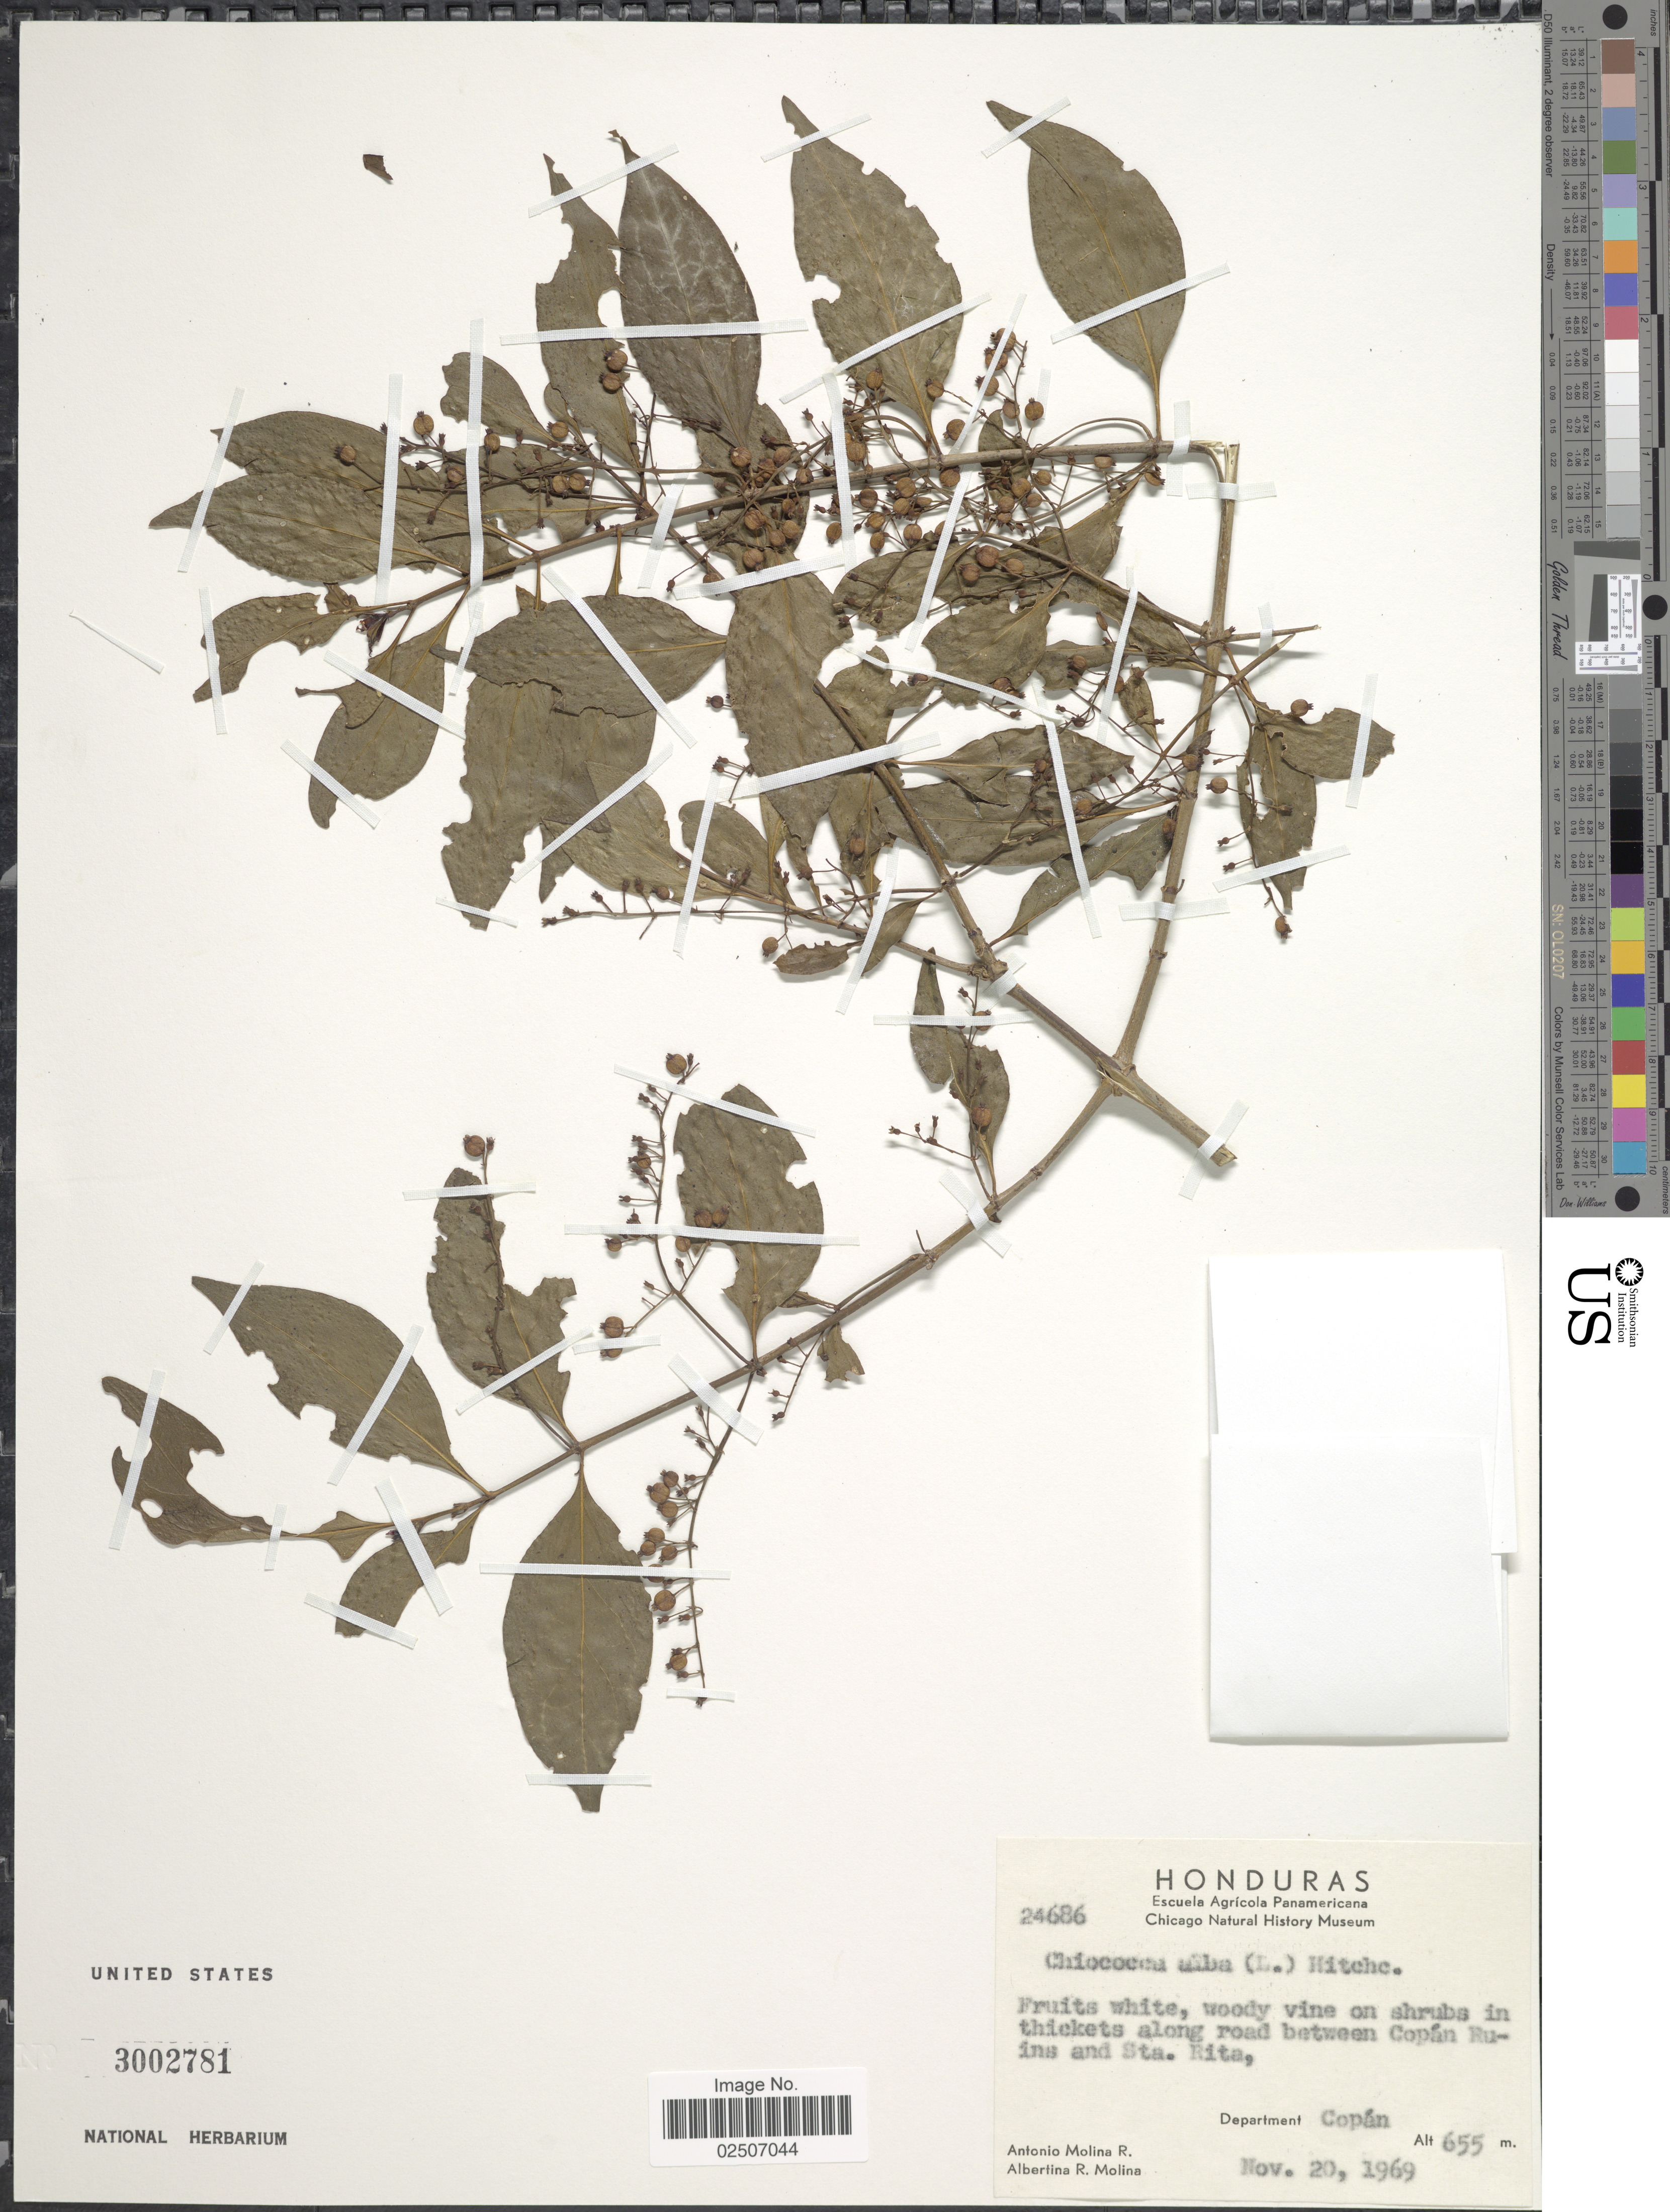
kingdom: Plantae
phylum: Tracheophyta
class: Magnoliopsida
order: Gentianales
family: Rubiaceae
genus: Chiococca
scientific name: Chiococca alba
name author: (L.) Hitchc.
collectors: A. Molina R. & A. R. Molina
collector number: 24686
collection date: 1969-11-20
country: Honduras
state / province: Copán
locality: Woody vine on shrubs in thickets along road between Copan Ruins and Sta. Rita, Department Copan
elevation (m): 655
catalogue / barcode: US 3002781